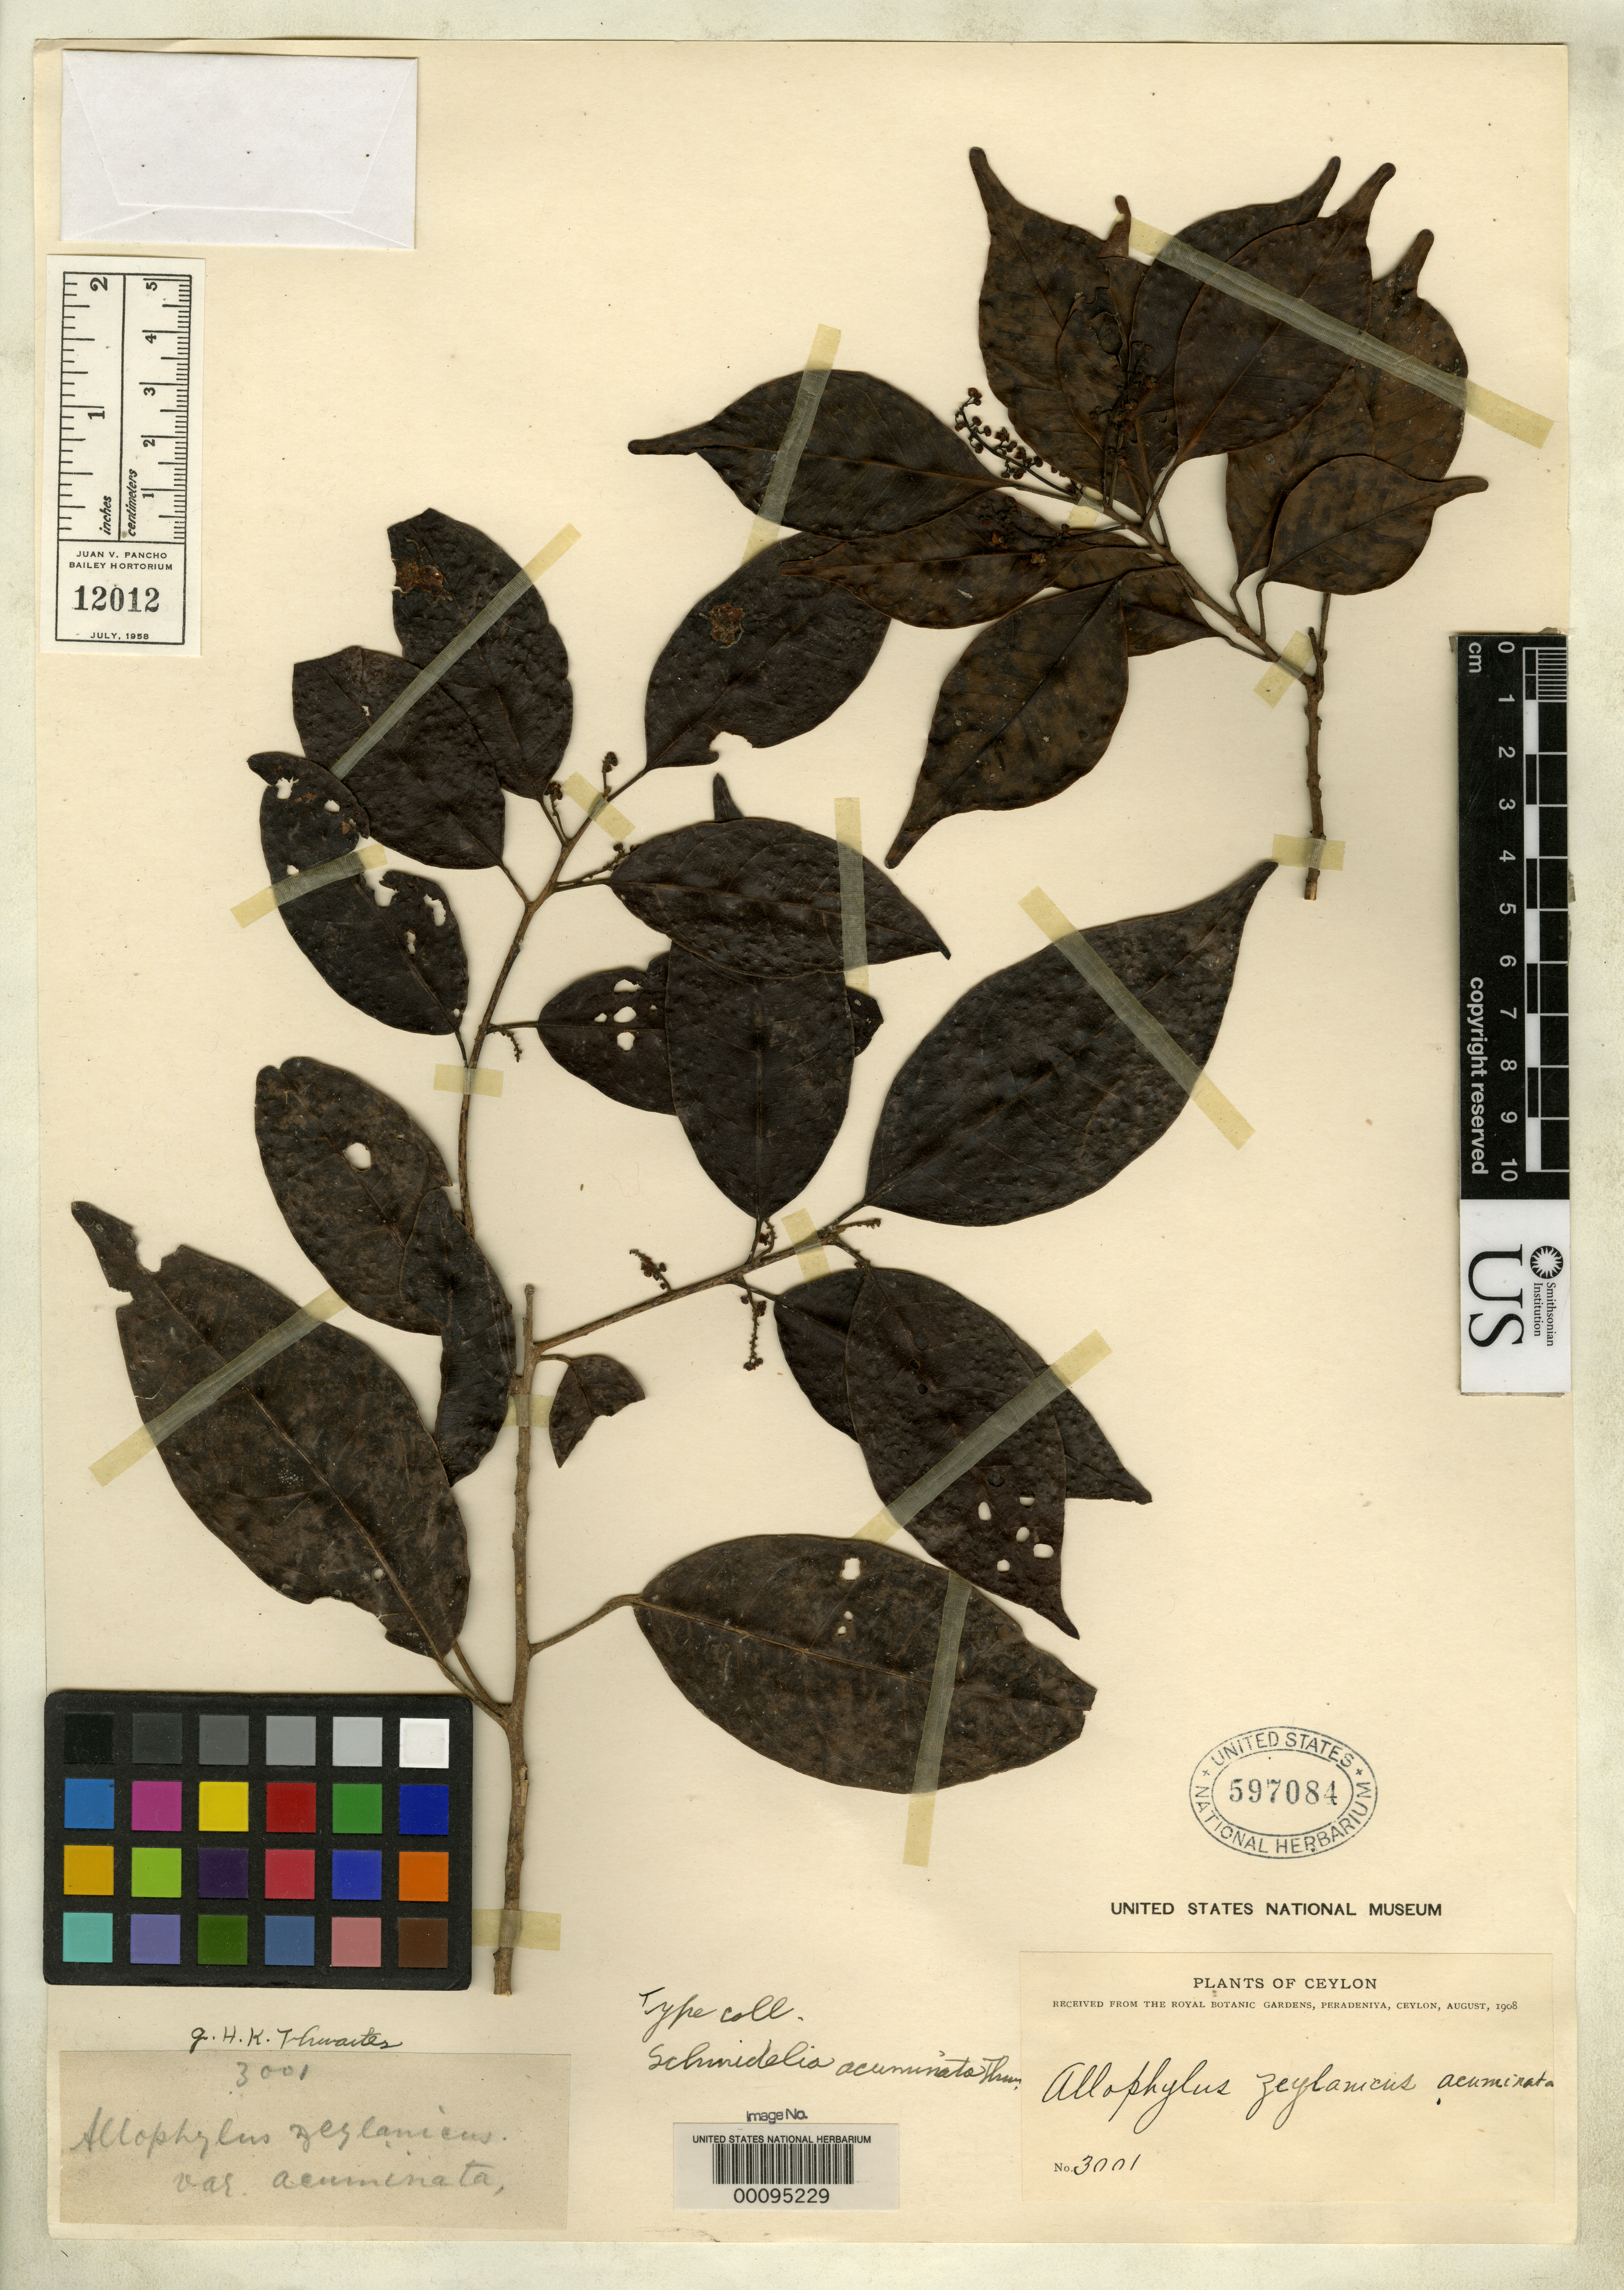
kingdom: Plantae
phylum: Tracheophyta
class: Magnoliopsida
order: Sapindales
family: Sapindaceae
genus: Schmidelia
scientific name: Schmidelia acuminata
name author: Thwaites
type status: Isotype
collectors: G. H. K. Thwaites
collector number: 3001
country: Sri Lanka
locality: "Ceylon"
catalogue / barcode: US 597084